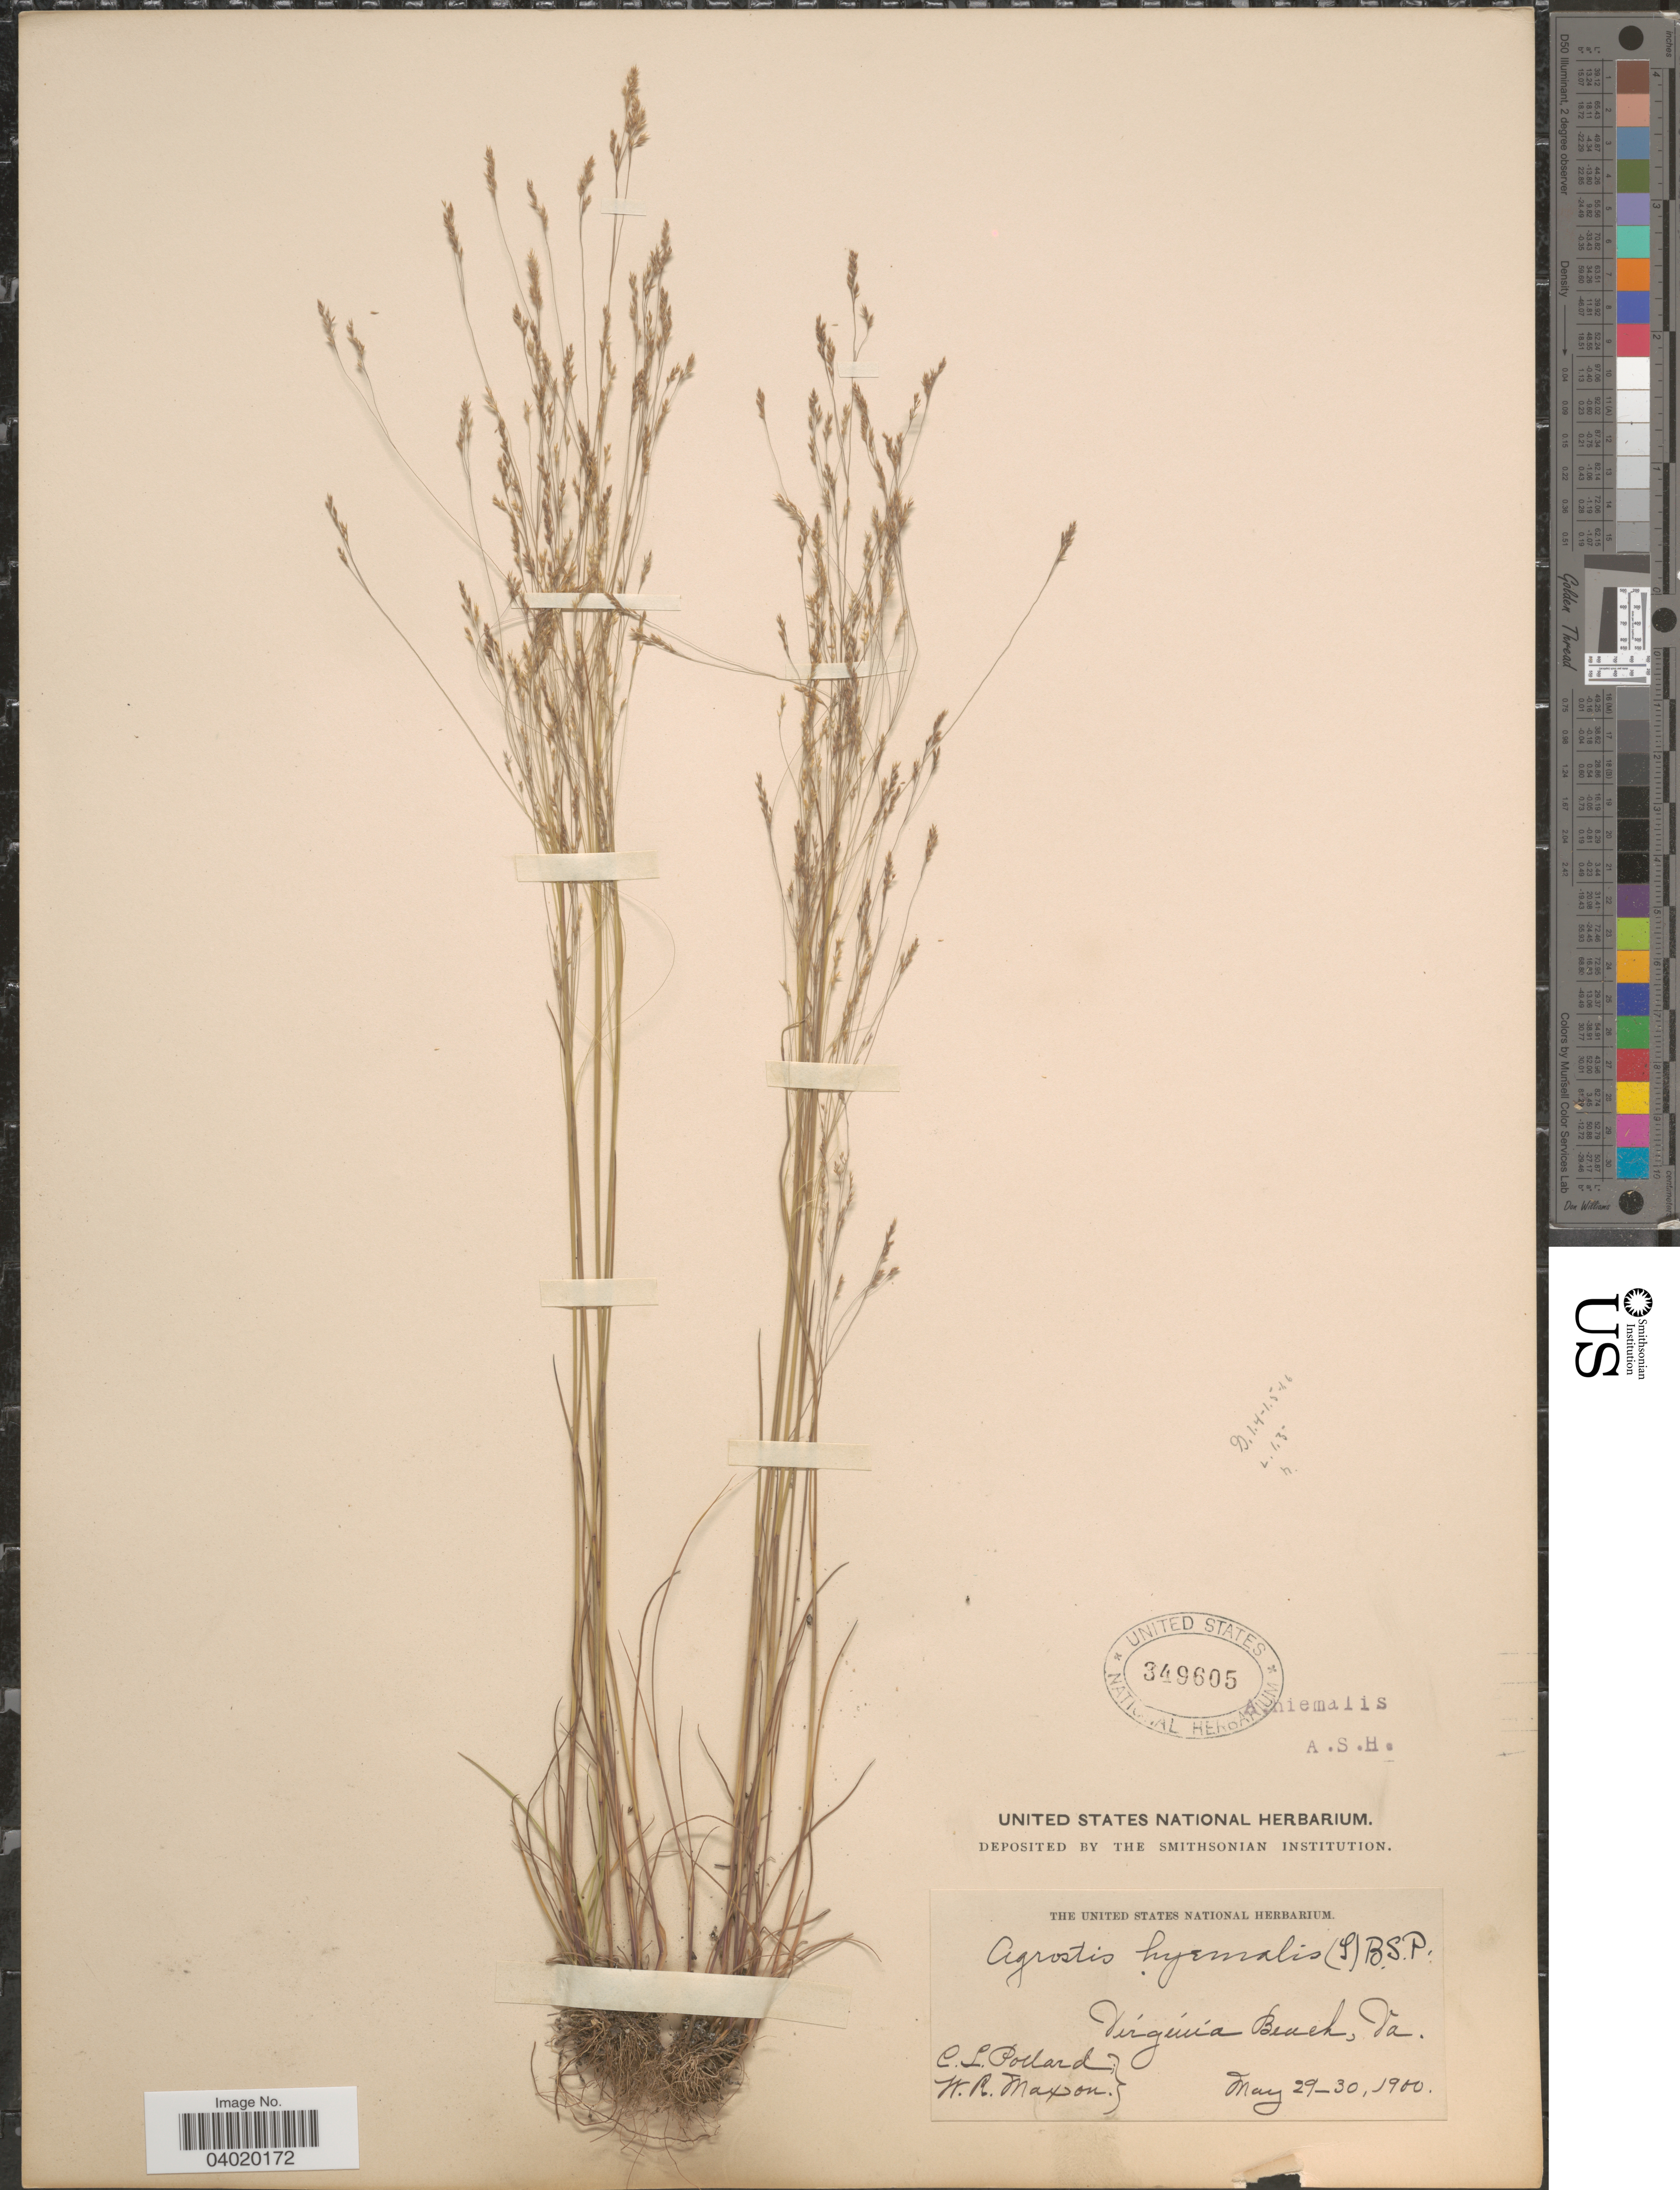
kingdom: Plantae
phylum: Tracheophyta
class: Liliopsida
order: Poales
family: Poaceae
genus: Agrostis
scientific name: Agrostis hyemalis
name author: (Walter) Britton et al.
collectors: C. L. Pollard & W. R. Maxon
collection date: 1900-05-29/1900-05-30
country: United States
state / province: Virginia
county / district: City of Virginia Beach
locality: Virginia Beach.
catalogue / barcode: US 349605